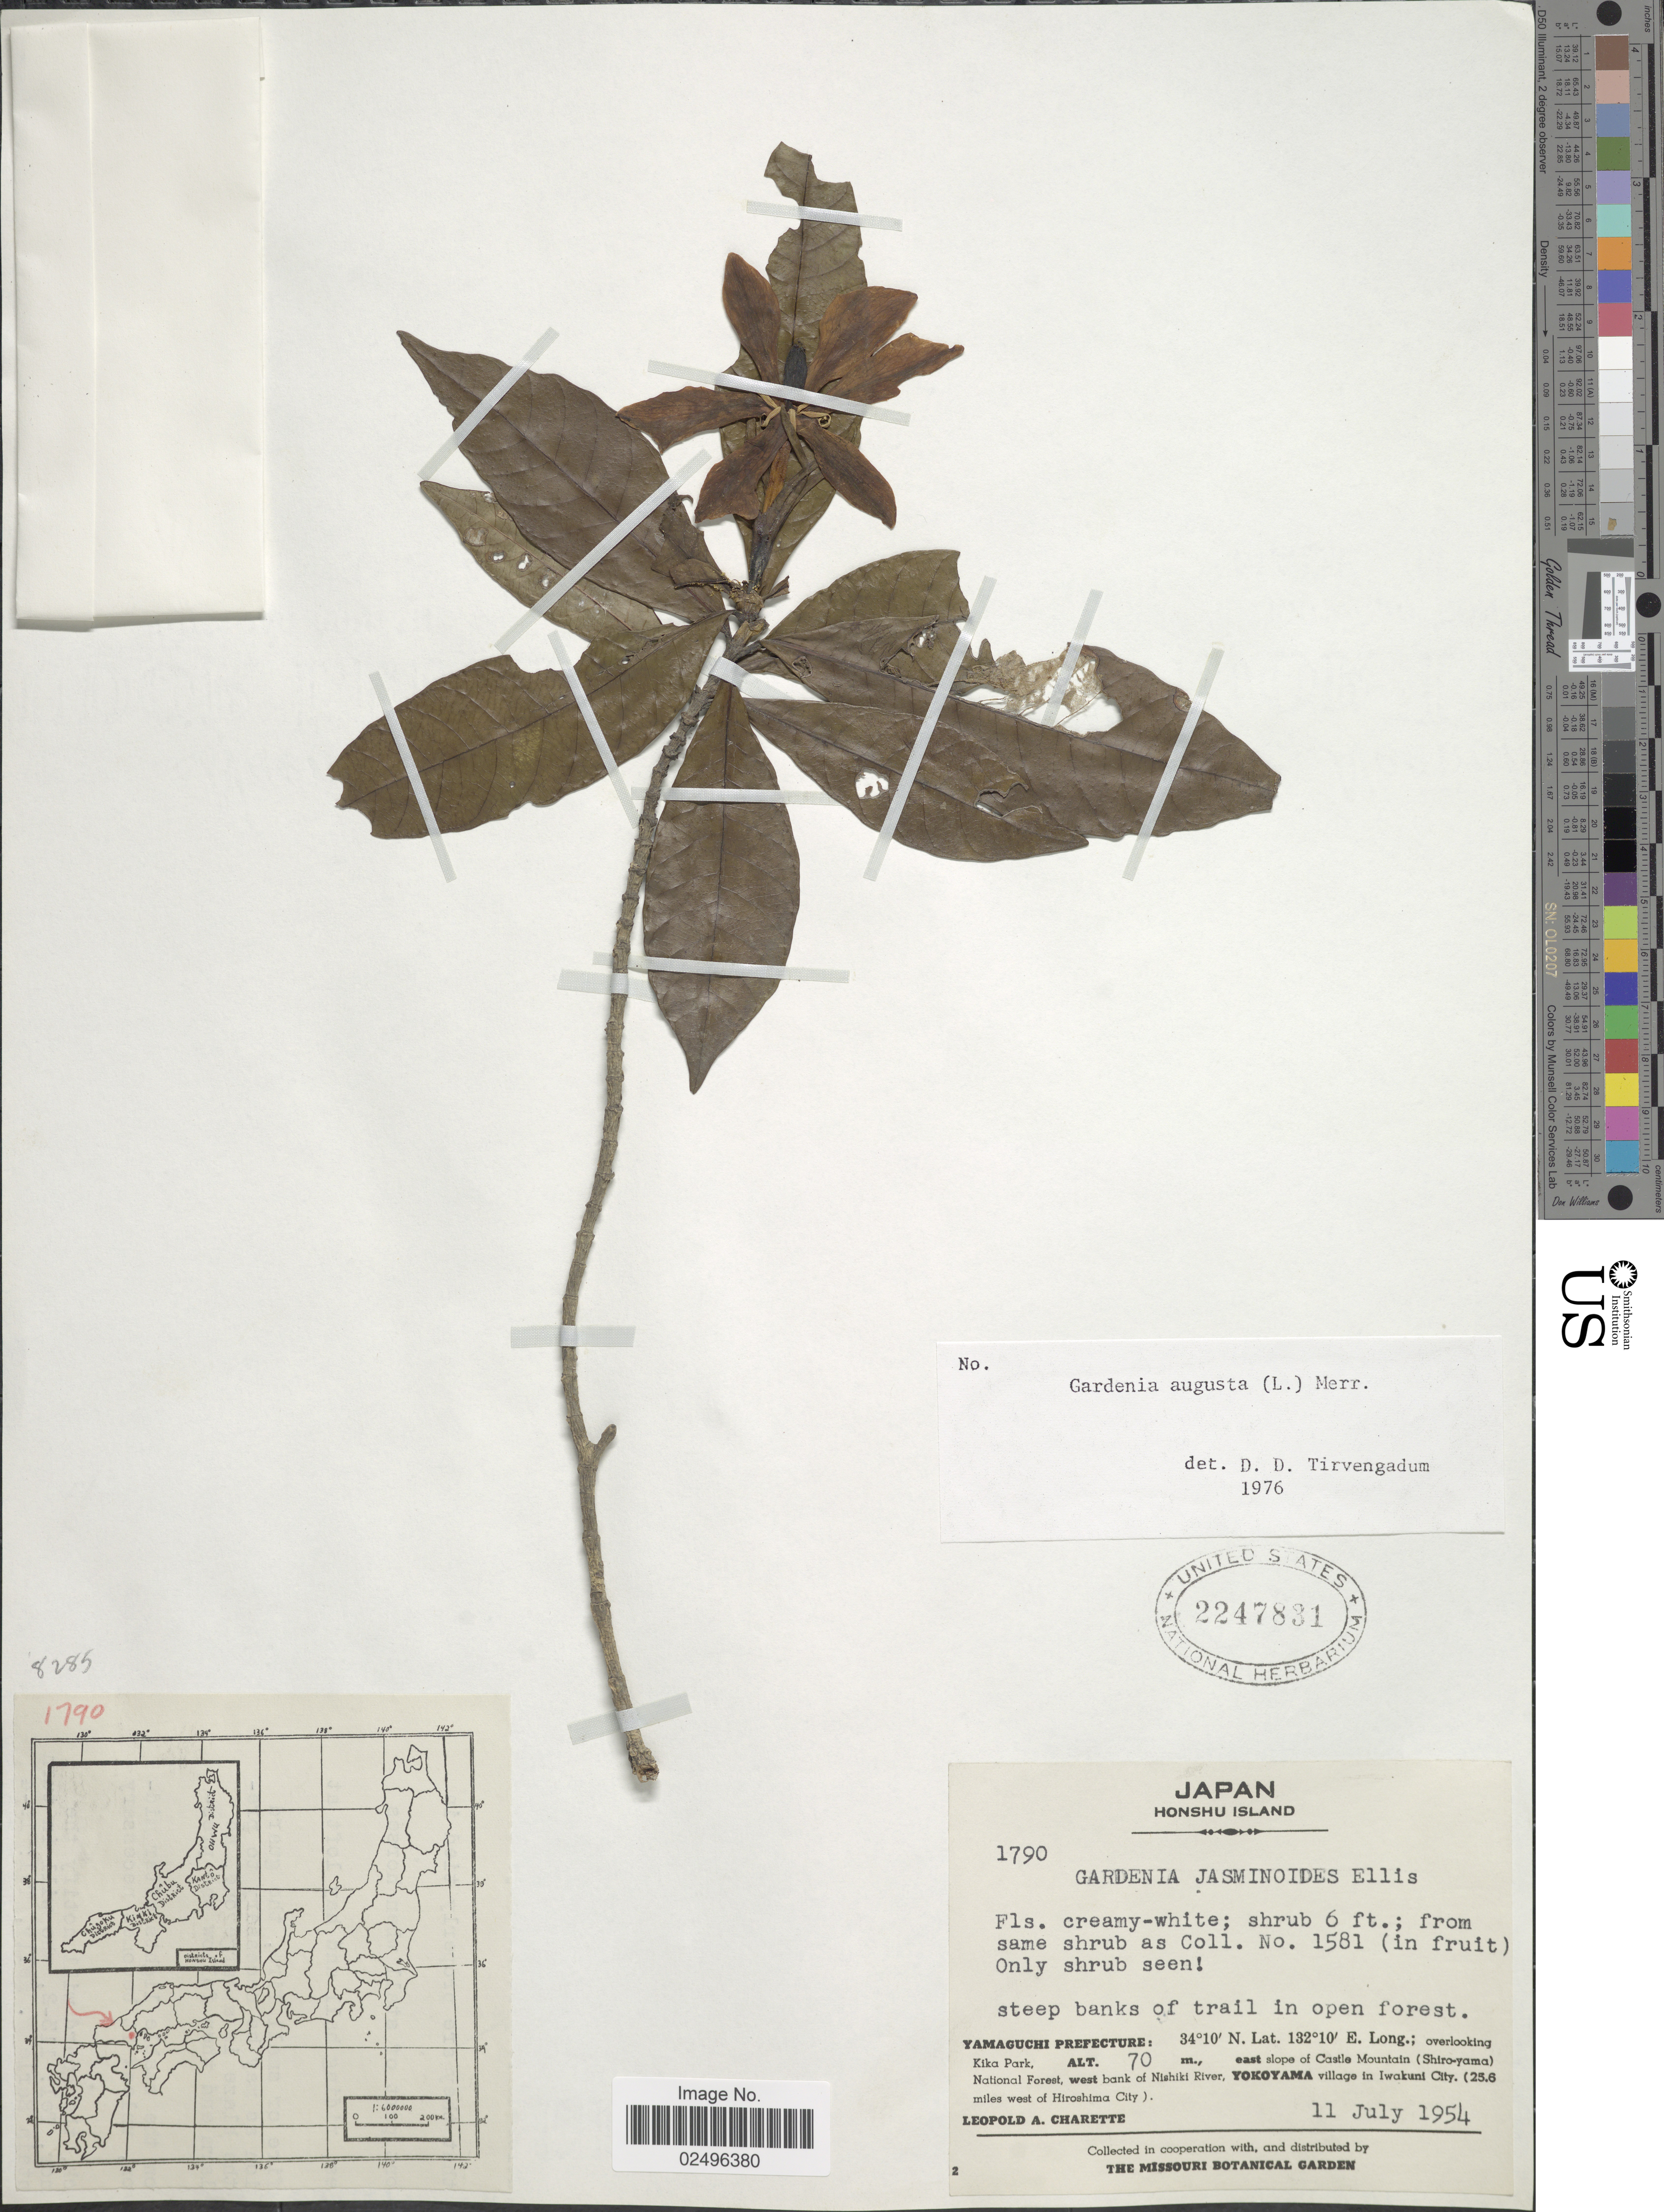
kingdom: Plantae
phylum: Tracheophyta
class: Magnoliopsida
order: Gentianales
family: Rubiaceae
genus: Gardenia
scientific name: Gardenia augusta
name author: (L.) Merr.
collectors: L. A. Charette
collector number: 1790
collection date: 1954-07-11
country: Japan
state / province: Yamaguti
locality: Honshu Island. Yamaguchi Prefecture: overlooking Kika Park, east slope of Castle Mountain (Shiro-yama) National Forest, west bank of Nishiki River, Yokoyama village in Iwakuni City (25.6 miles west of Hiroshima City)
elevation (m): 70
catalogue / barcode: US 2247831